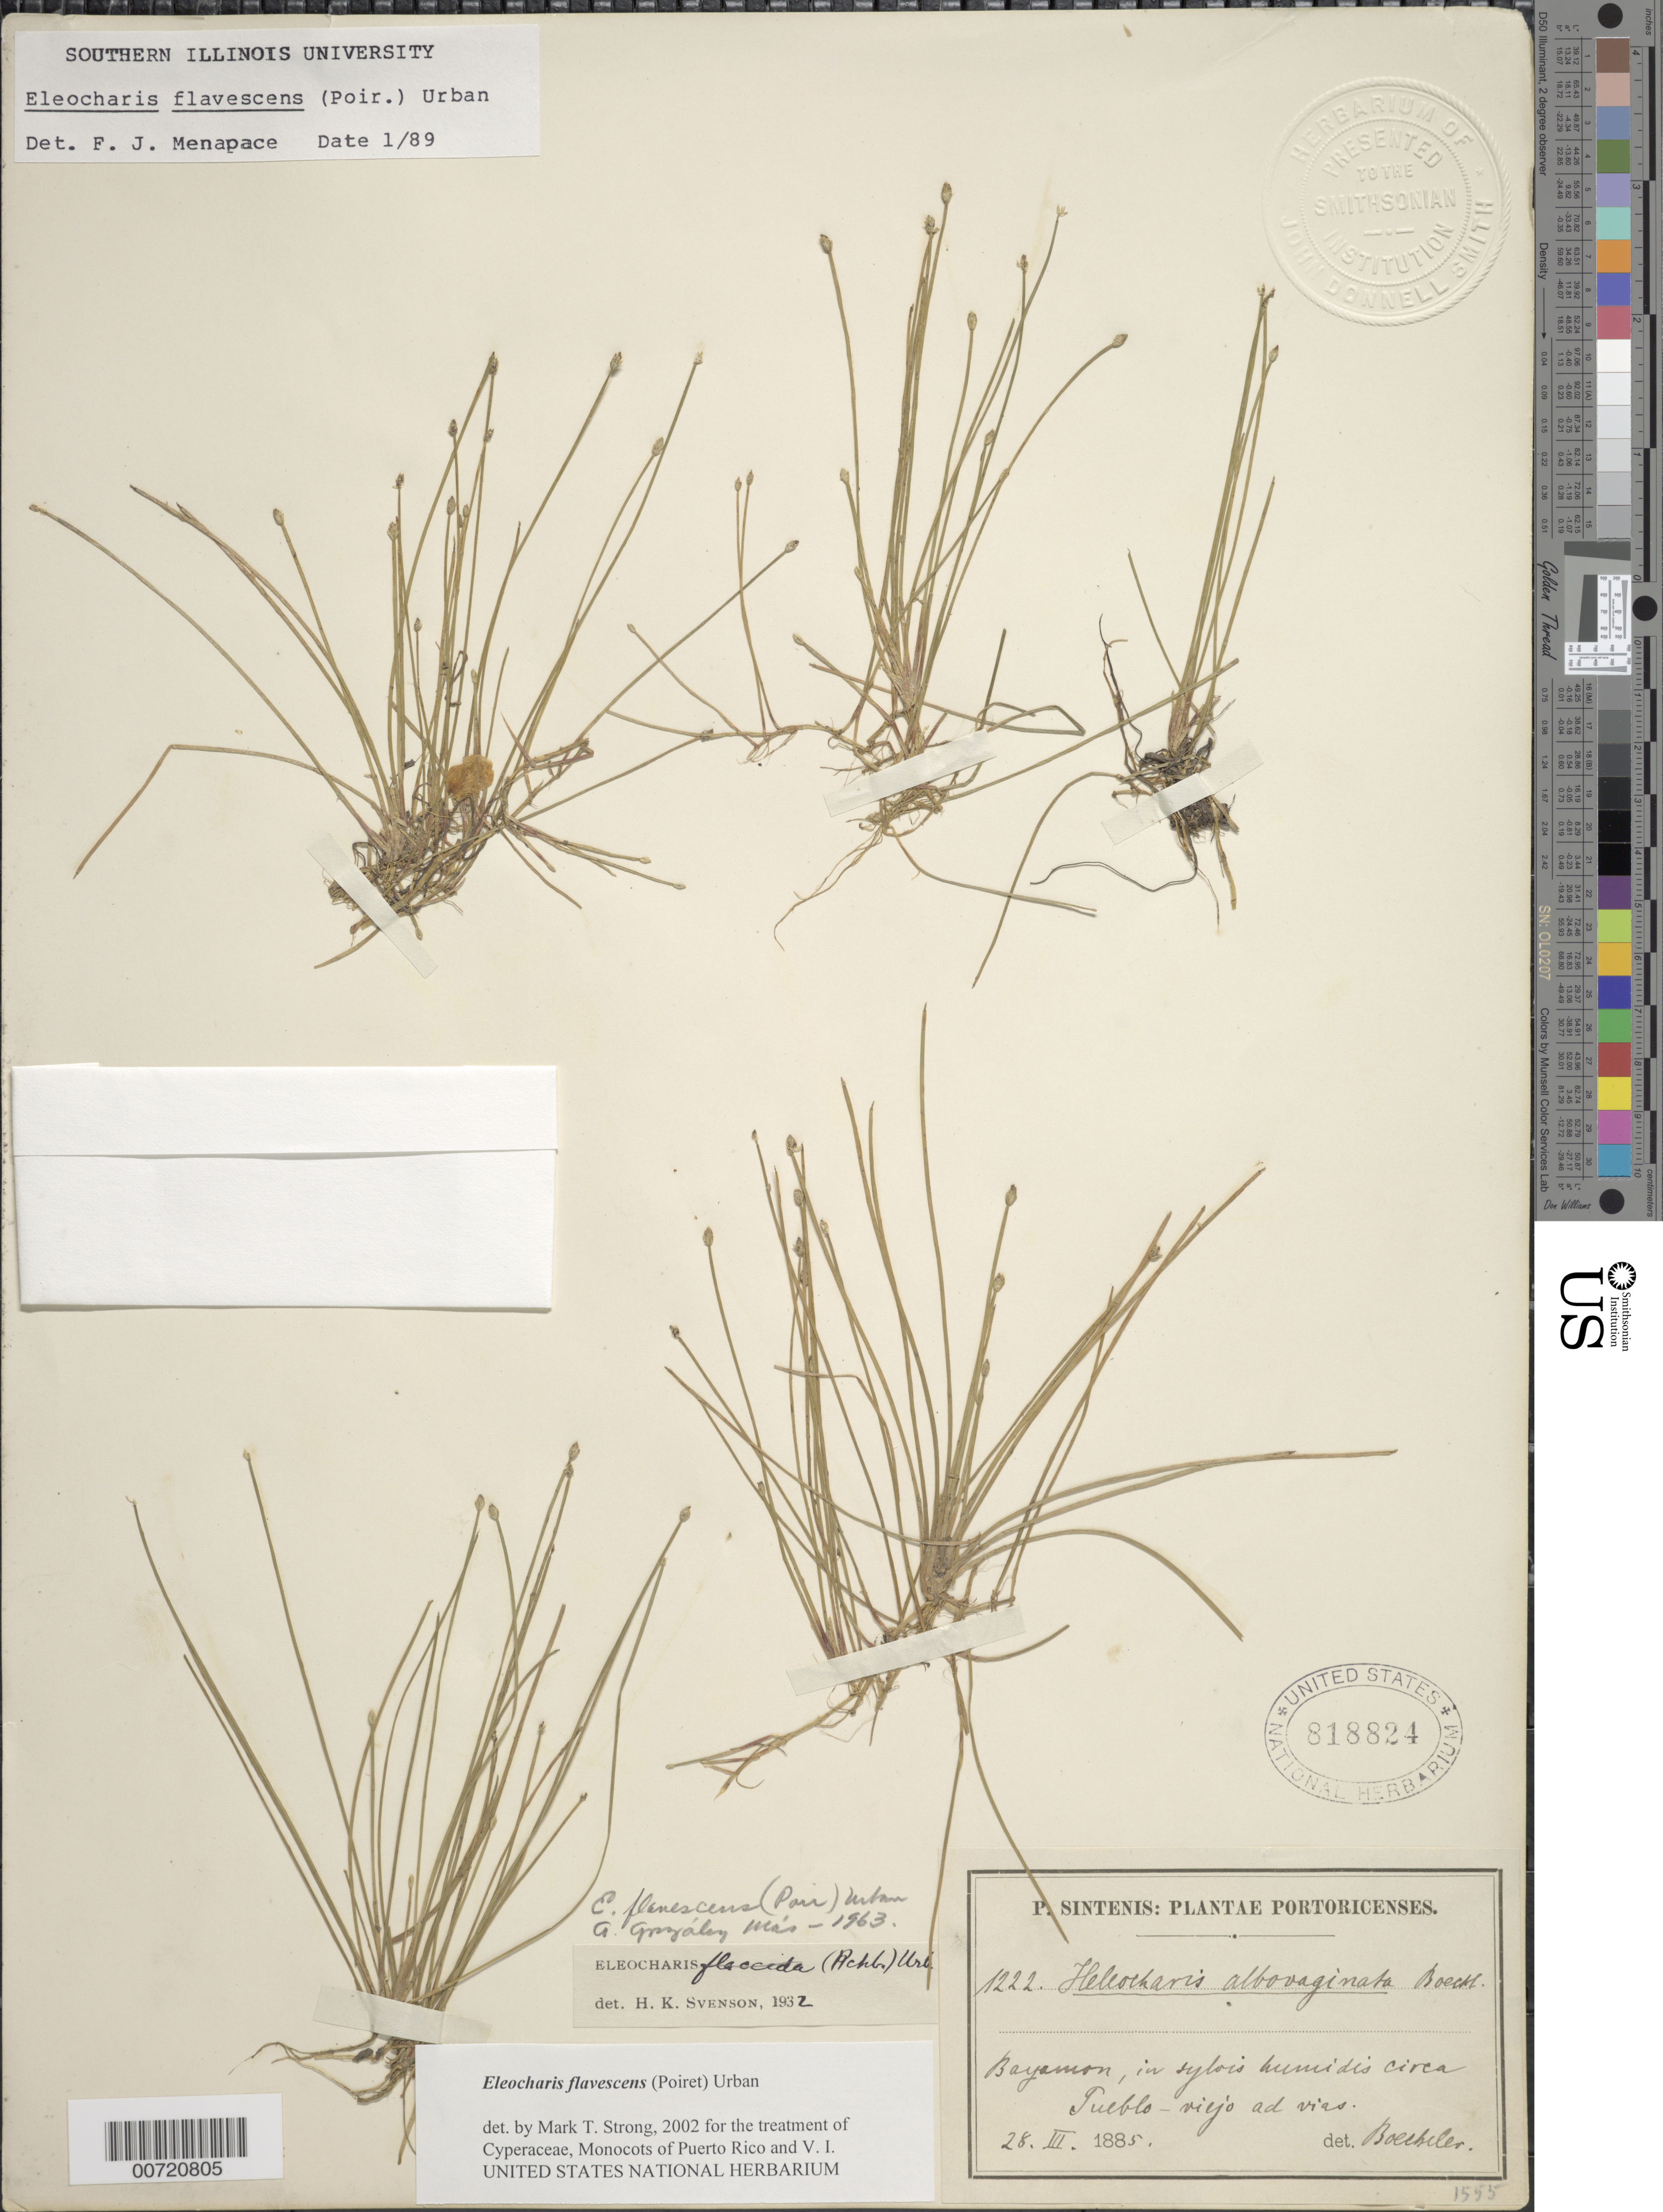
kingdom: Plantae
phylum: Tracheophyta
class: Liliopsida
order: Poales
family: Cyperaceae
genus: Eleocharis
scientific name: Eleocharis flavescens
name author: (Poir.) Urb.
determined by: Strong, M. T., (US), Smithsonian Institution - National Museum of Natural History (UNITED STATES)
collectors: P. Sintenis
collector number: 1222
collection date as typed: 28 Jul 1885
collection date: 1885-07-28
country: Puerto Rico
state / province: Bayamón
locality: Bayamón.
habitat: In sylvis humidis circa Pueblo-Viejo ad vias.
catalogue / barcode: US 818824